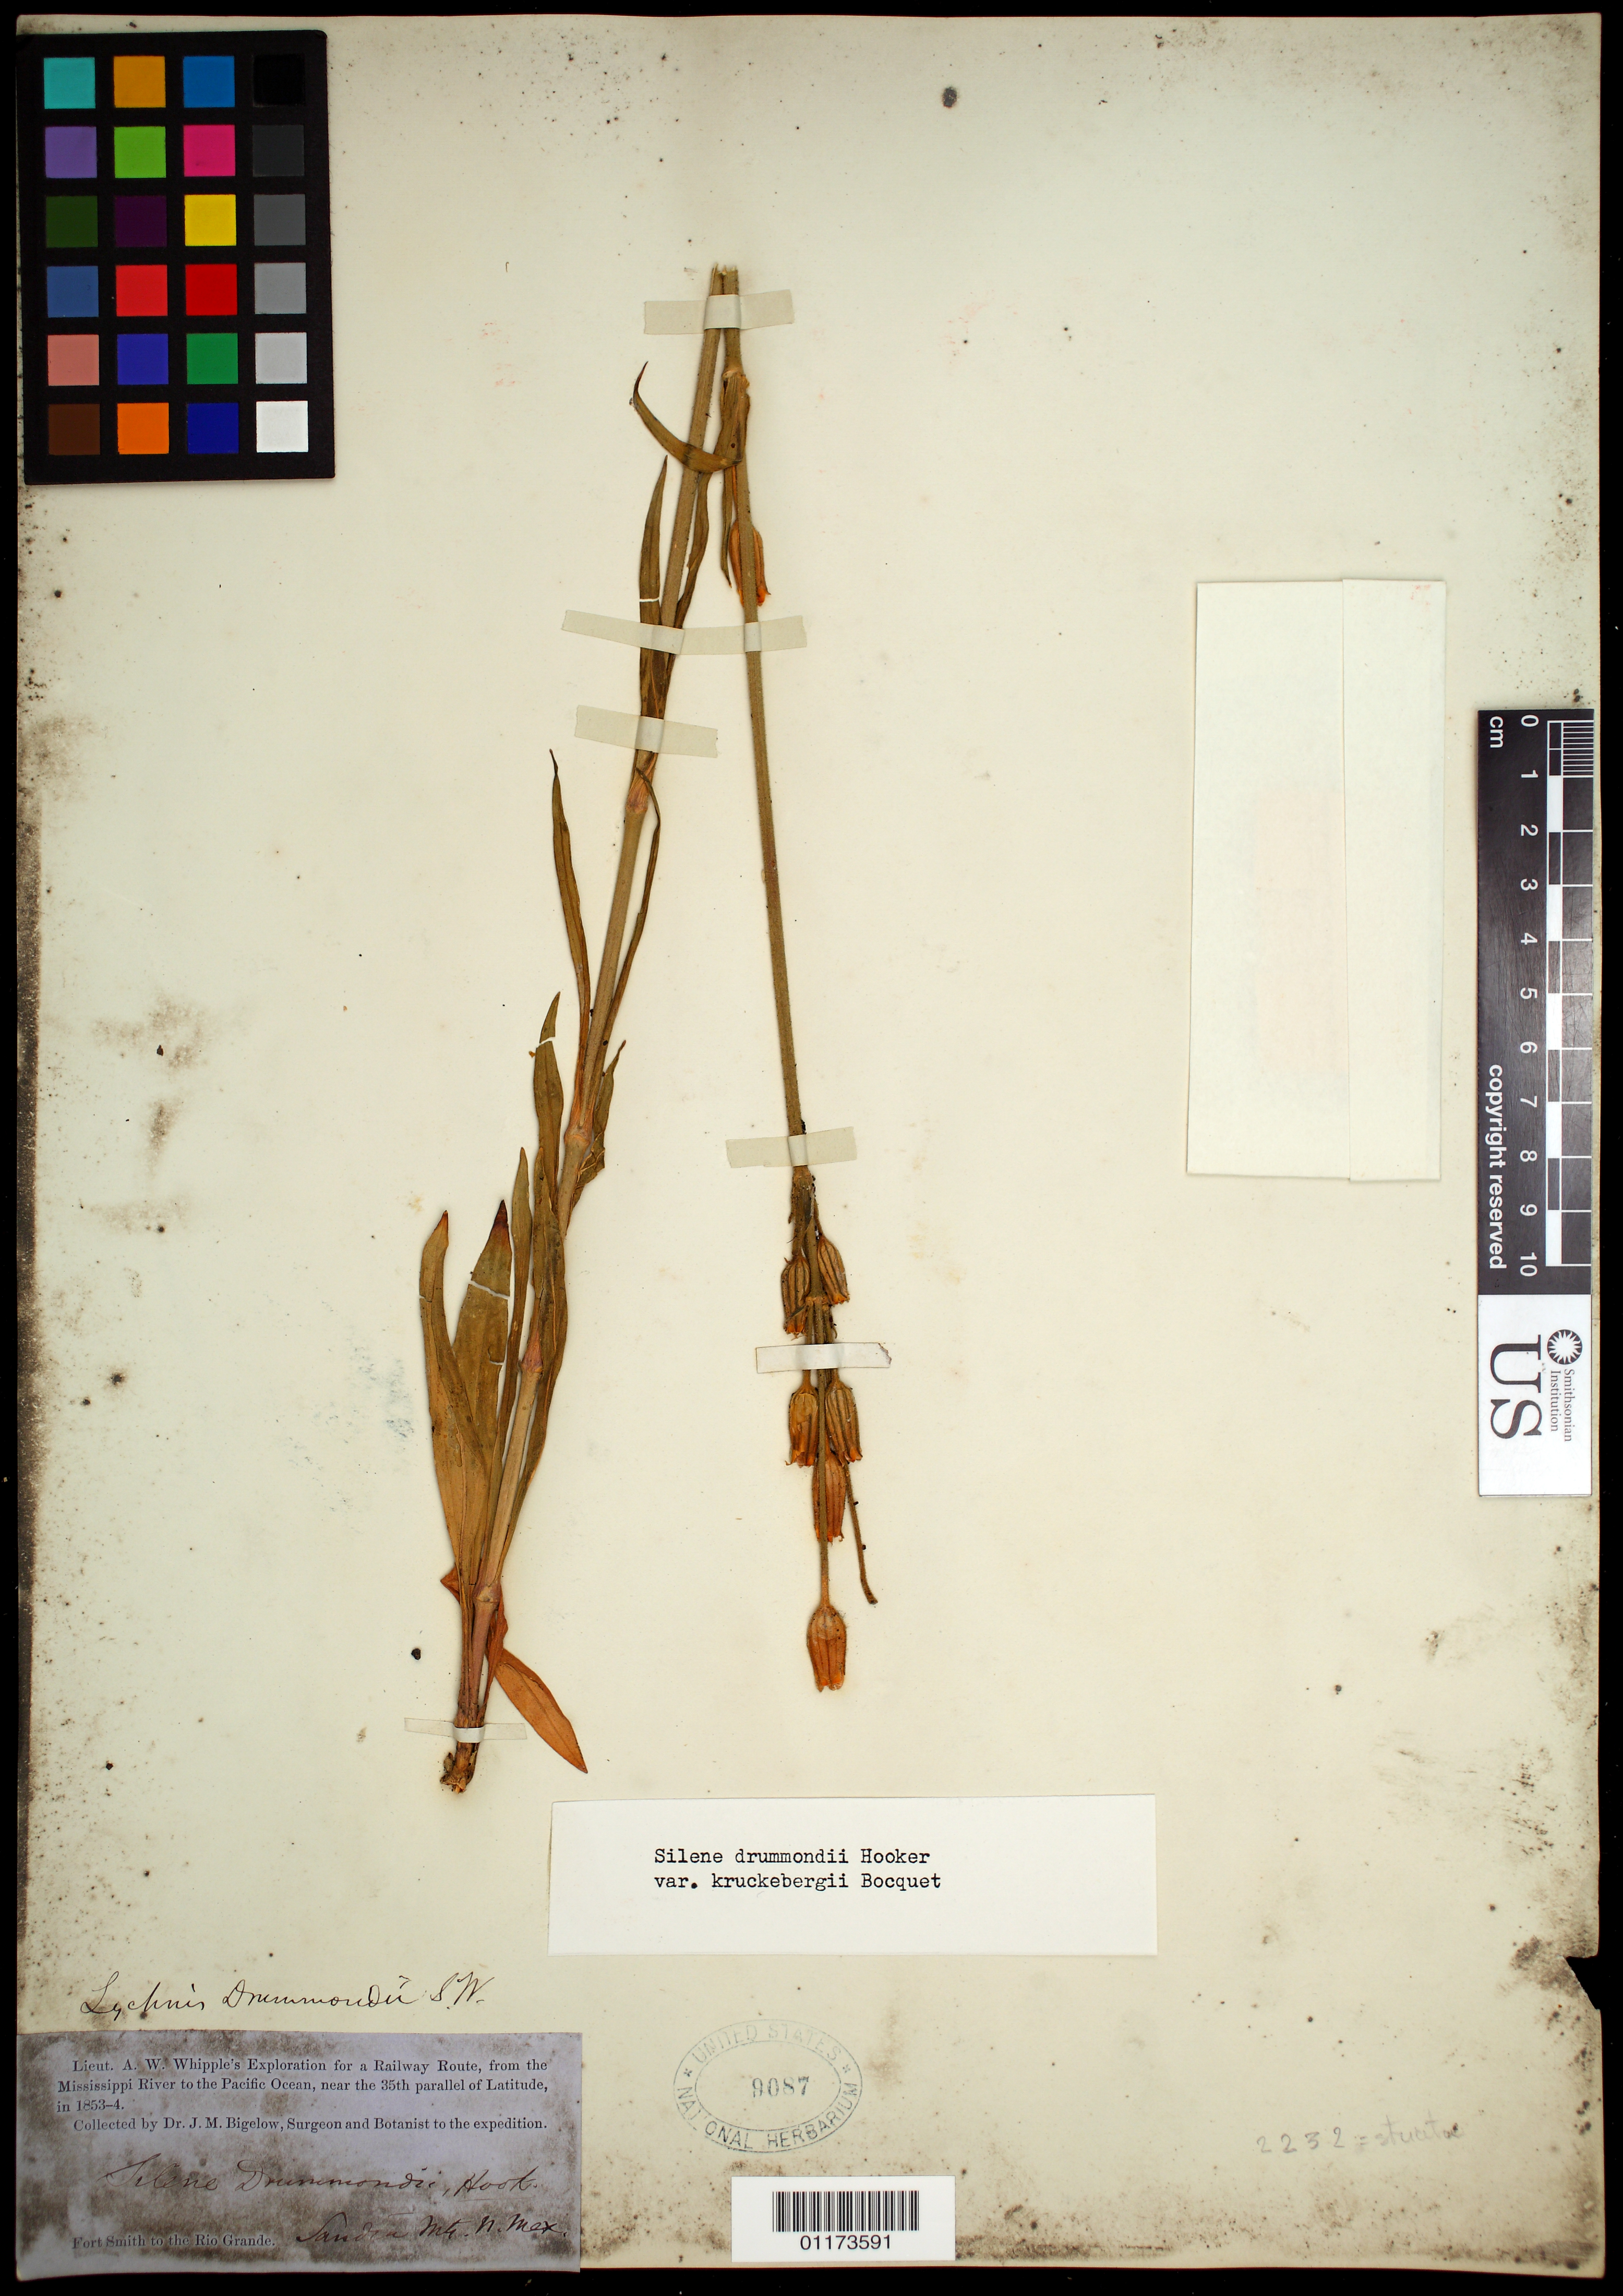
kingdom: Plantae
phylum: Tracheophyta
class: Magnoliopsida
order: Caryophyllales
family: Caryophyllaceae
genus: Silene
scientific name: Silene drummondii var. kruckebergii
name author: Bocquet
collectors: J. M. Bigelow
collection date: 1853/1854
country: United States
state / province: New Mexico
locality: Fort Smith to the Rio Grande, Sandia Mts.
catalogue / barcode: US 9087